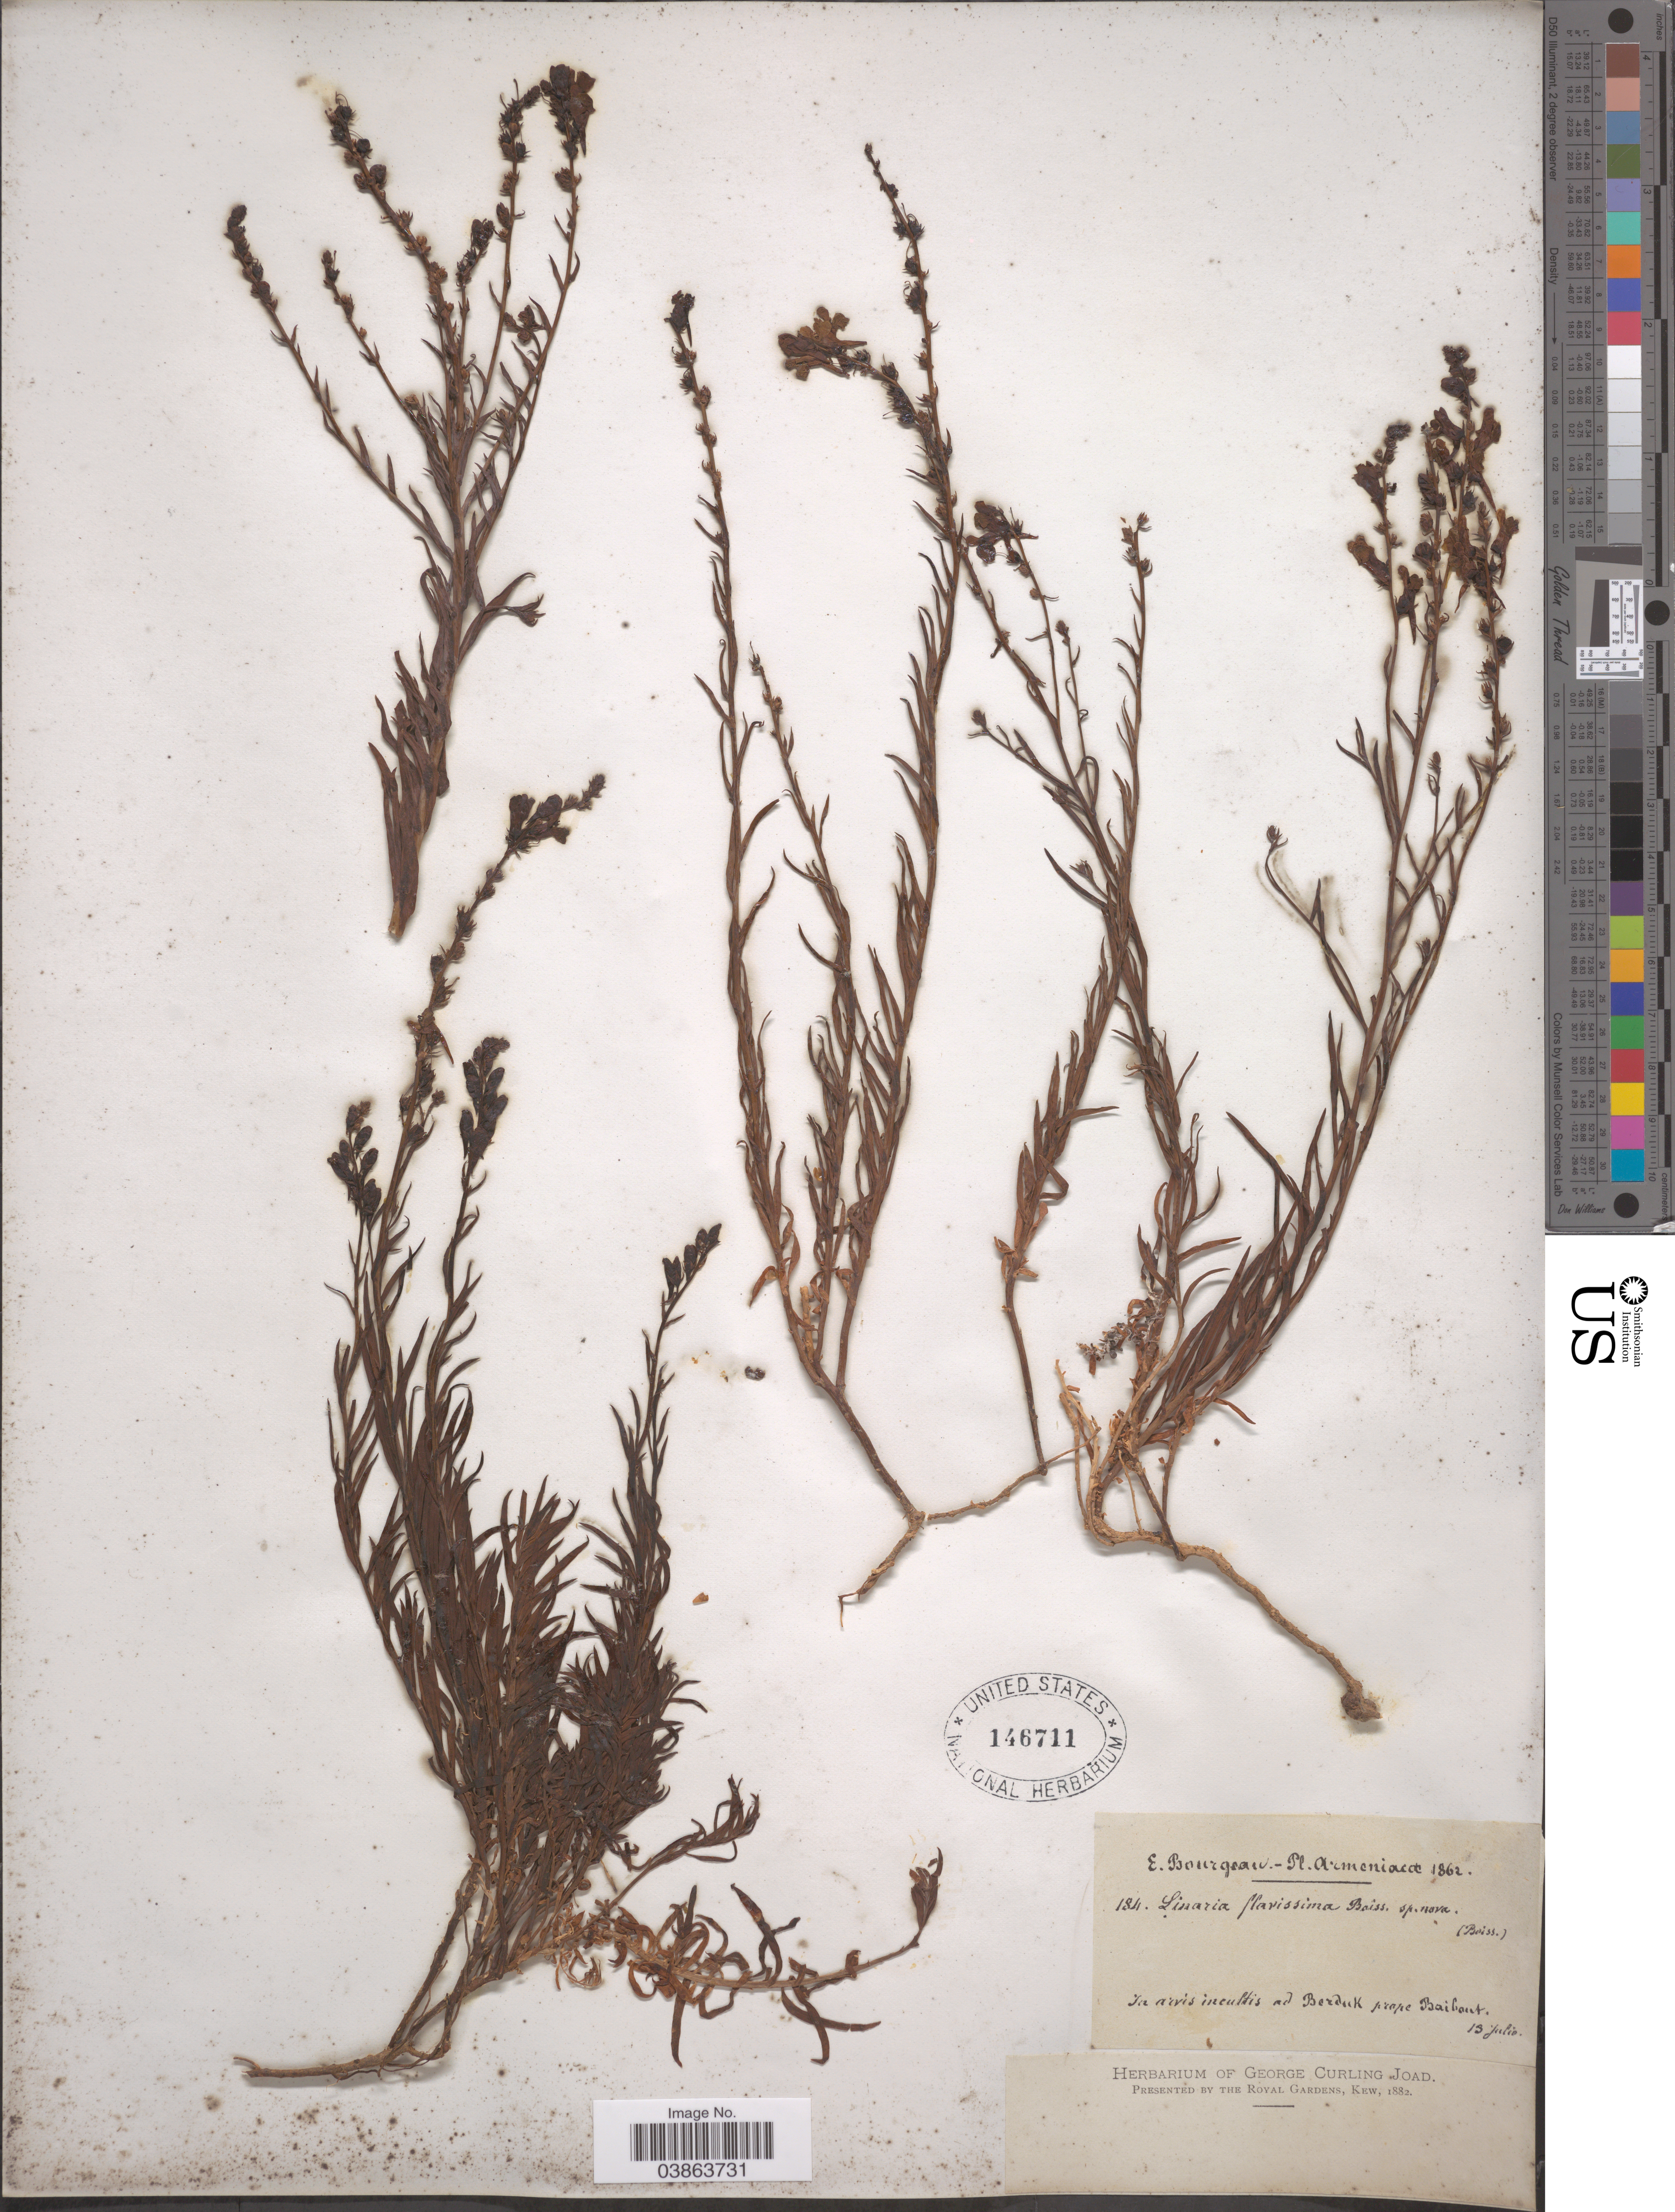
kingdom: Plantae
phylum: Tracheophyta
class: Magnoliopsida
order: Lamiales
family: Plantaginaceae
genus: Linaria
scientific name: Linaria flavissima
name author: Boiss.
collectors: E. Bourgeau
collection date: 1862-07-13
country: Armenia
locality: In arvis incultis ad Berduk prope Baibout.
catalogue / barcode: US 146711